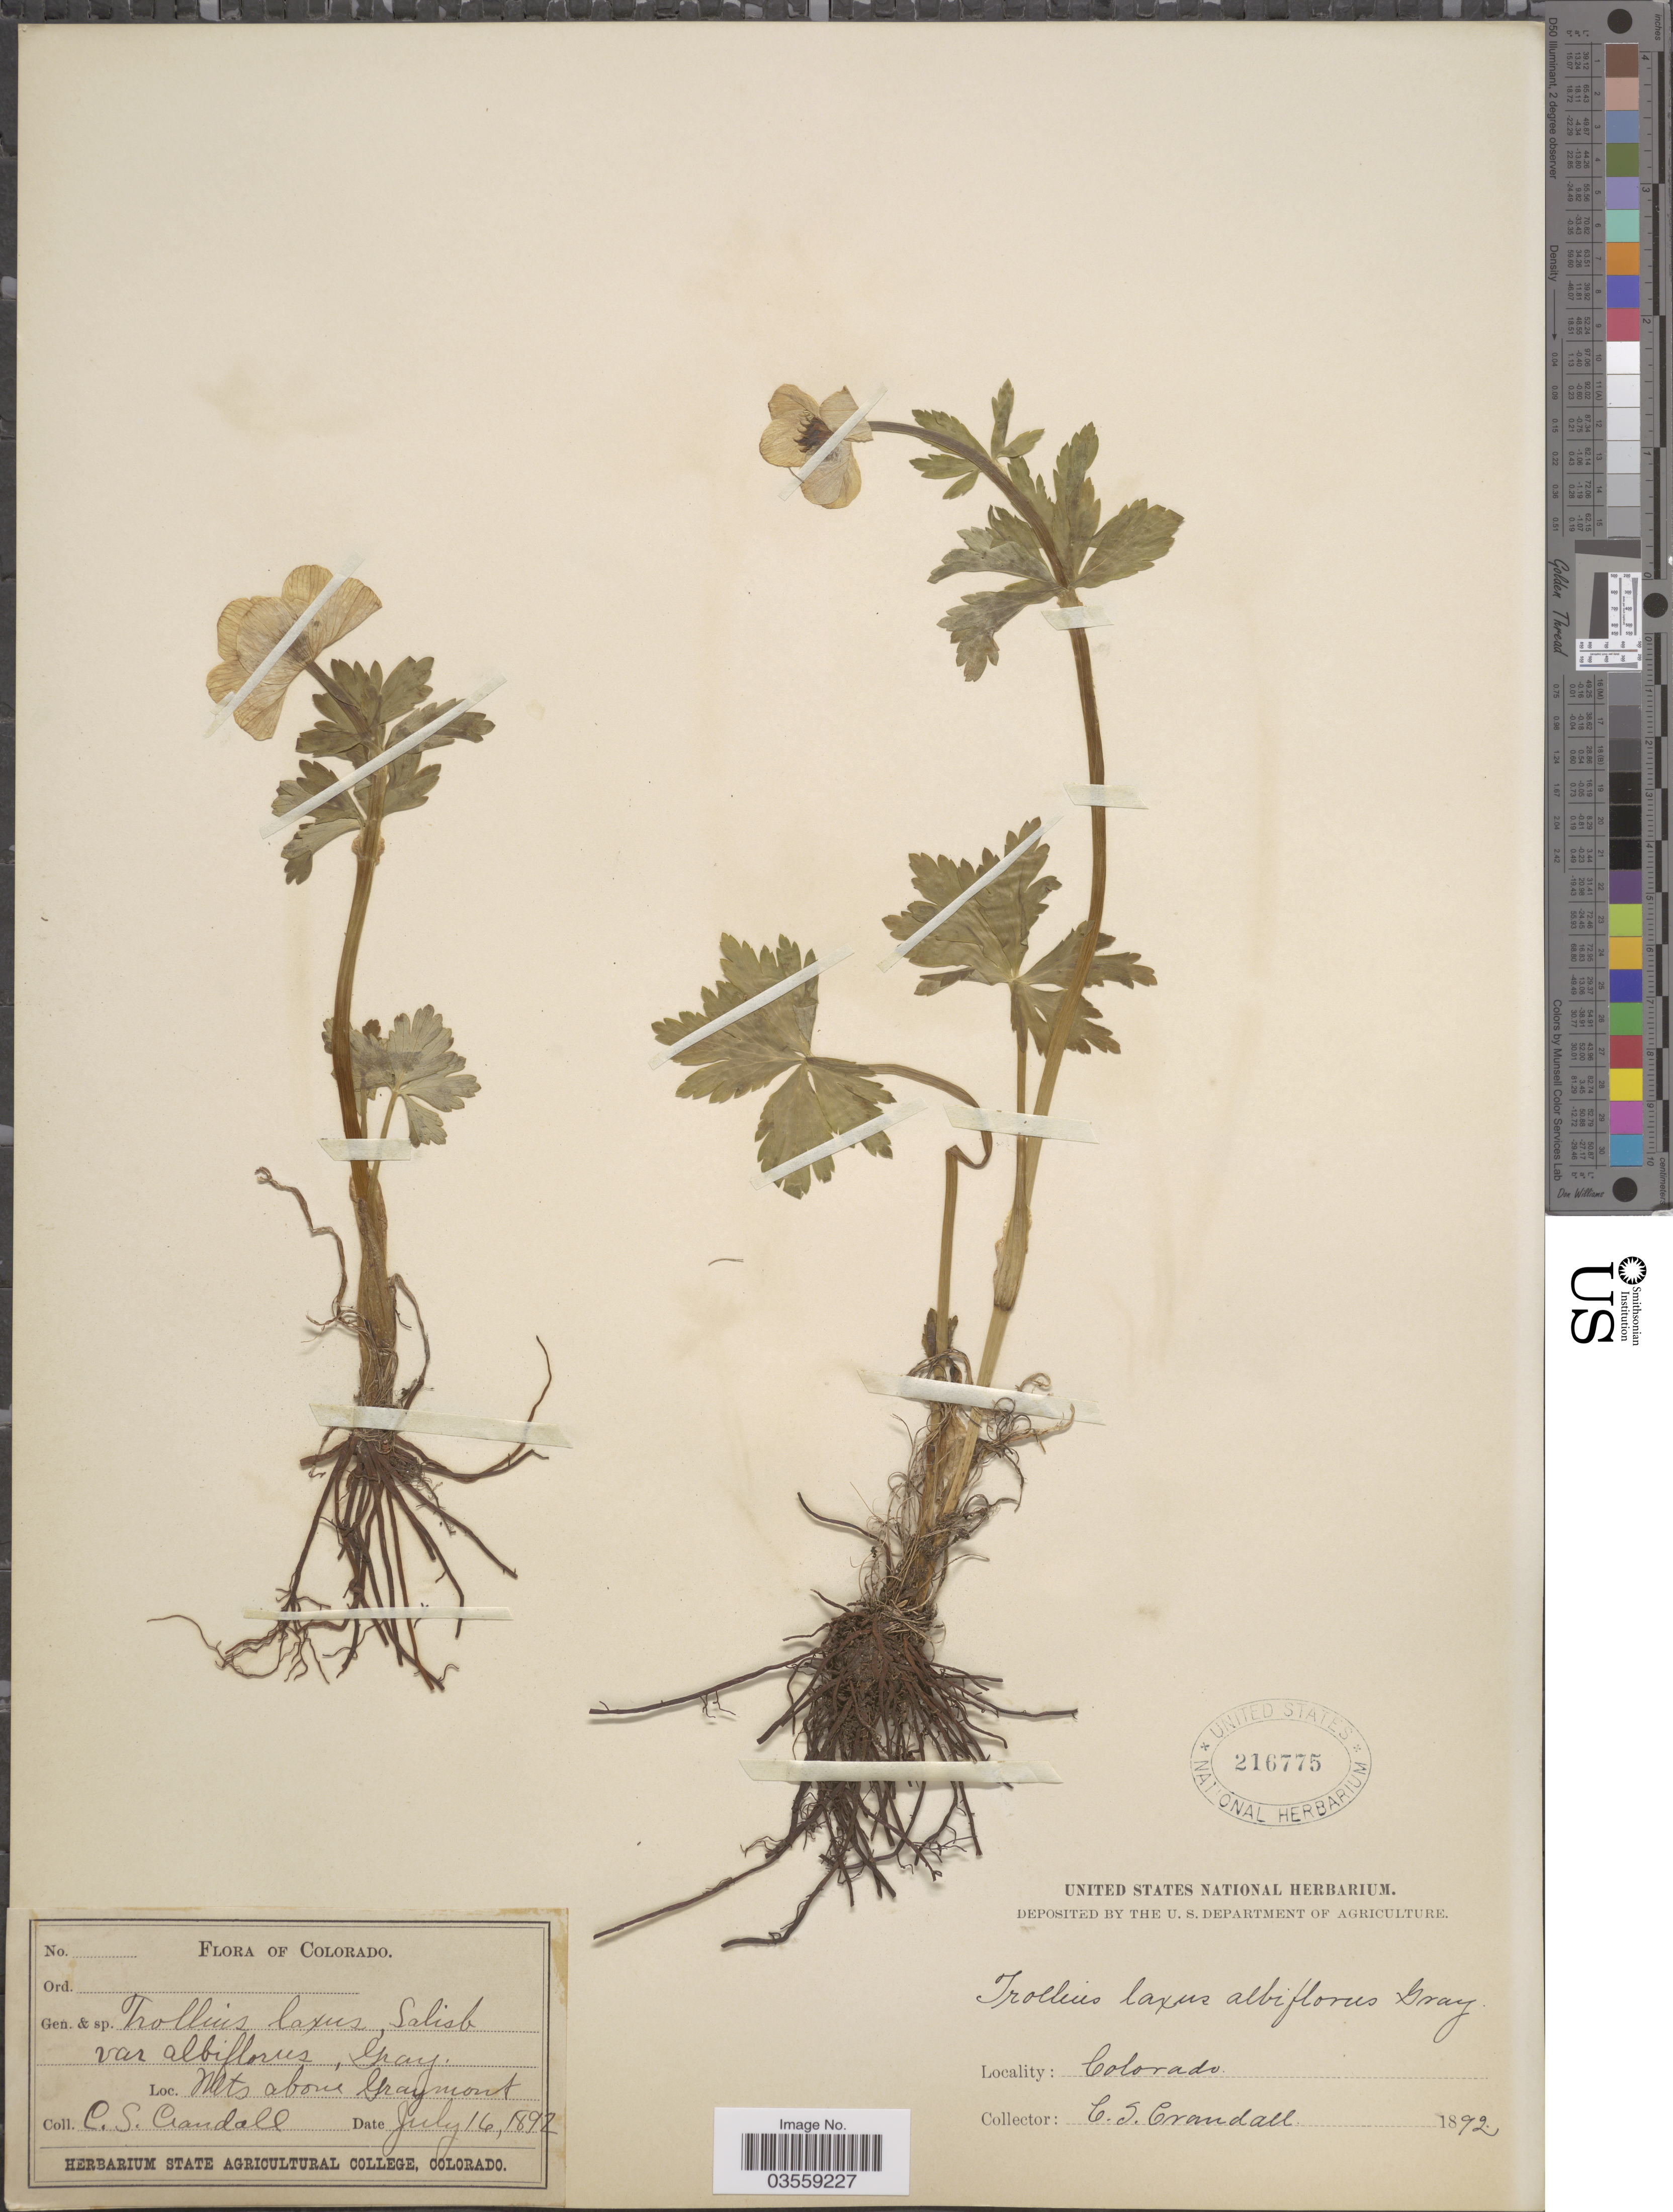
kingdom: Plantae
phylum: Tracheophyta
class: Magnoliopsida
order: Ranunculales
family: Ranunculaceae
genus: Trollius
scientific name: Trollius laxus var. albiflorus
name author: A. Gray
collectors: C. Crandall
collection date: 1892-07-16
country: United States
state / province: Colorado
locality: Mts above Graymont.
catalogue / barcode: US 216775